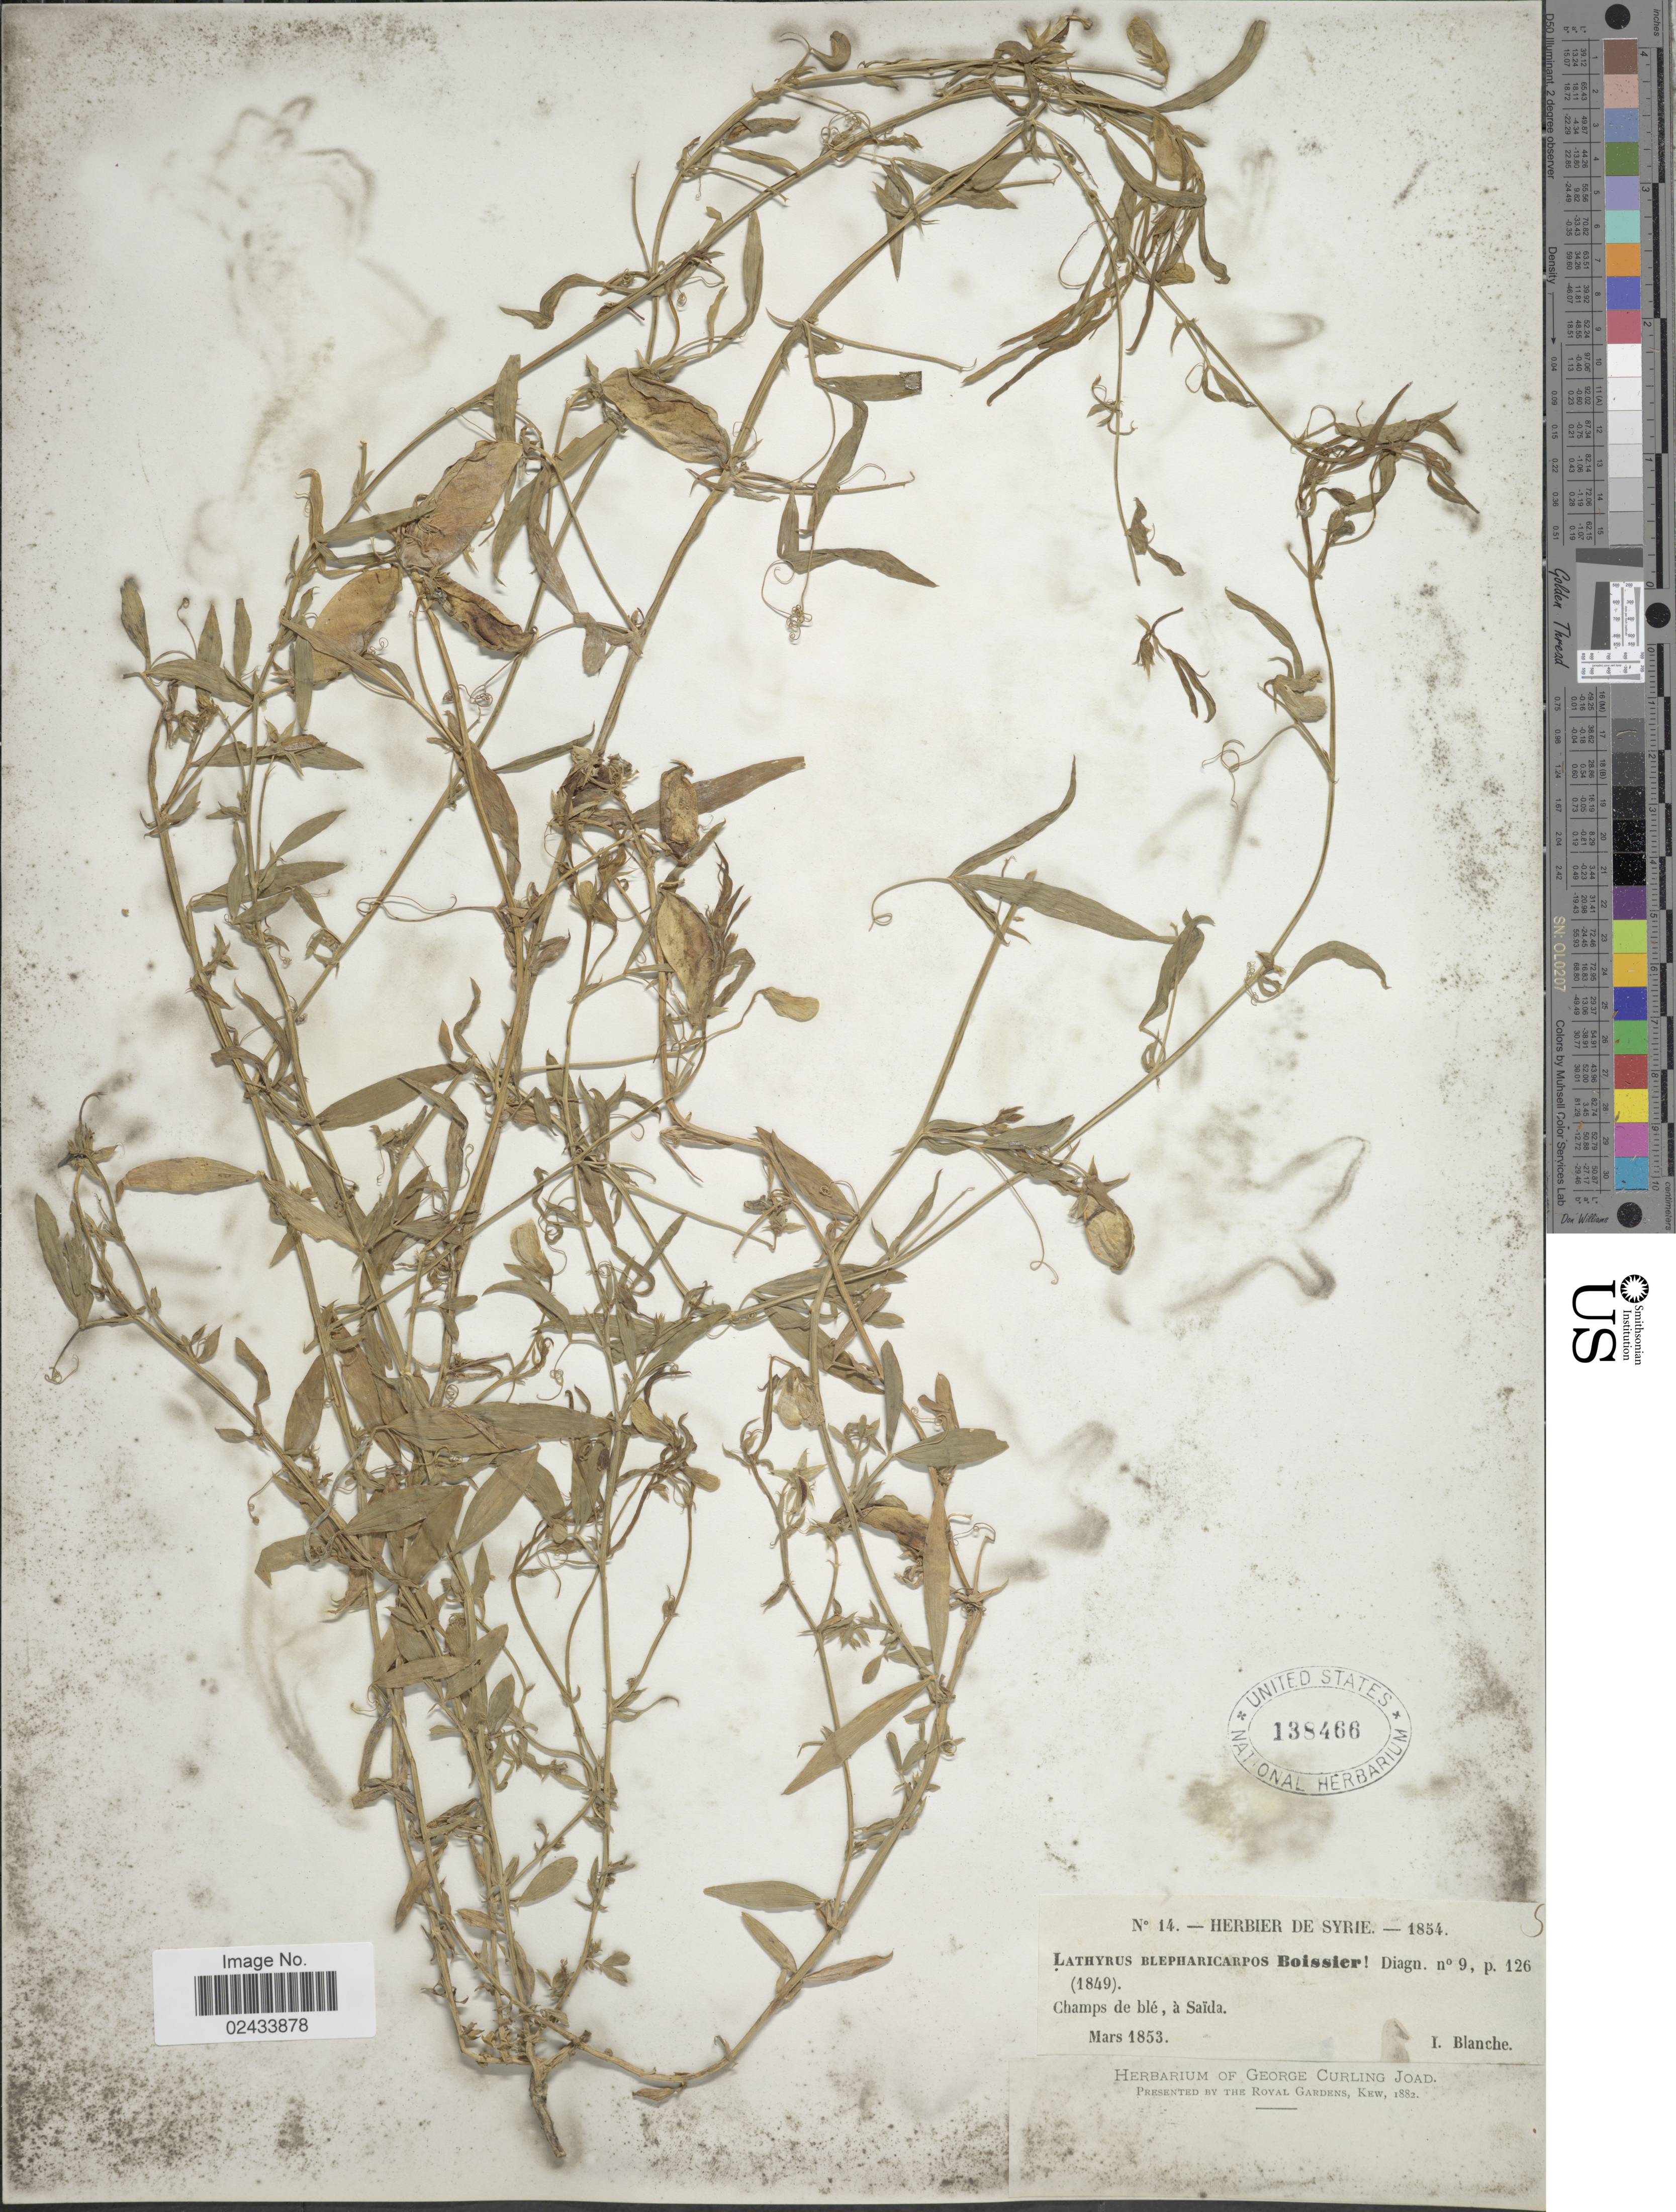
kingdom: Plantae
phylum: Tracheophyta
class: Magnoliopsida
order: Fabales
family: Fabaceae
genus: Lathyrus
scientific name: Lathyrus blepharicarpus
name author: Boiss.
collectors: I. Blanche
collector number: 14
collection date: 1853-03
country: Syria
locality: Champs de ble, a Saida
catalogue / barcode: US 138466